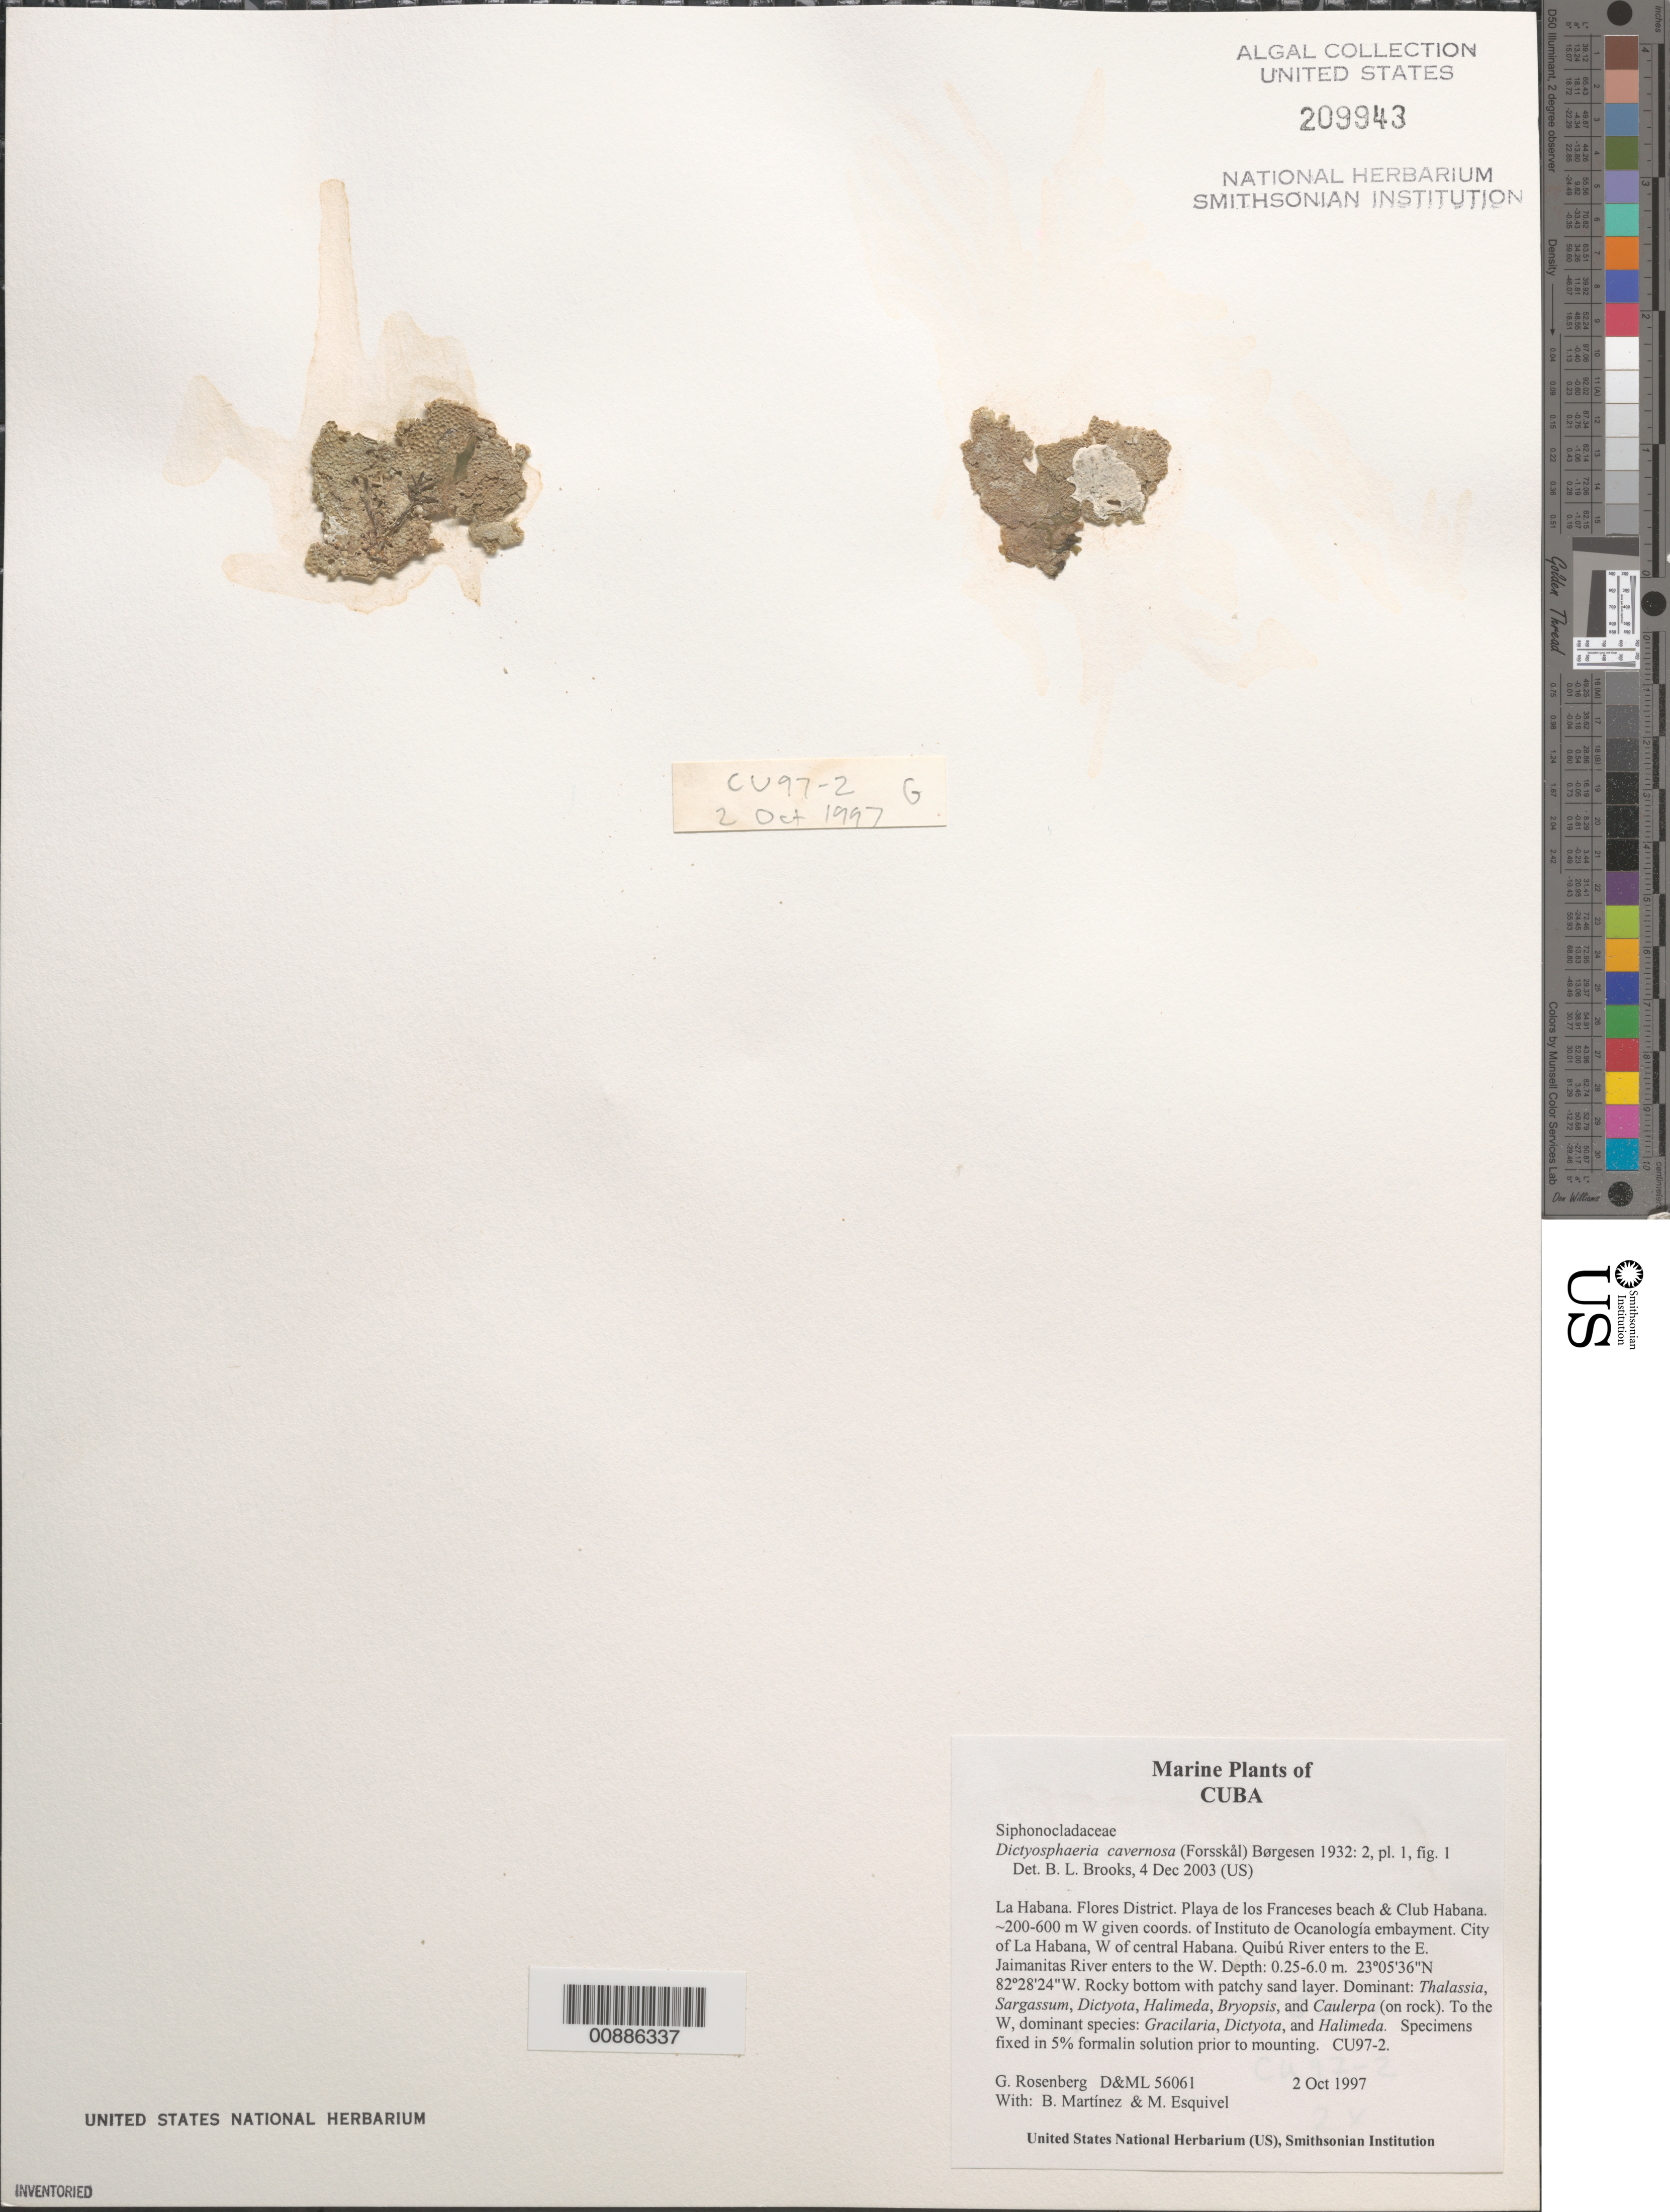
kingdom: Plantae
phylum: Chlorophyta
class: Ulvophyceae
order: Siphonocladales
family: Siphonocladaceae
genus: Dictyosphaeria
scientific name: Dictyosphaeria cavernosa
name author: (Forssk.) Børgesen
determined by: Brooks, B. L., (BOT), Smithsonian Institution - National Museum of Natural History (UNITED STATES)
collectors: G. Rosenberg, B. Martinez & M. Esquivel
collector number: D&ML 56061 & CU97-2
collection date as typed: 02 Oct 1997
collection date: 1997-10-02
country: Cuba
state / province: La Habana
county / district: Flores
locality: Playa de los Franceses Beach and Club Habana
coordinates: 23 05'36"N, 82 28'24"W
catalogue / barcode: US 209943